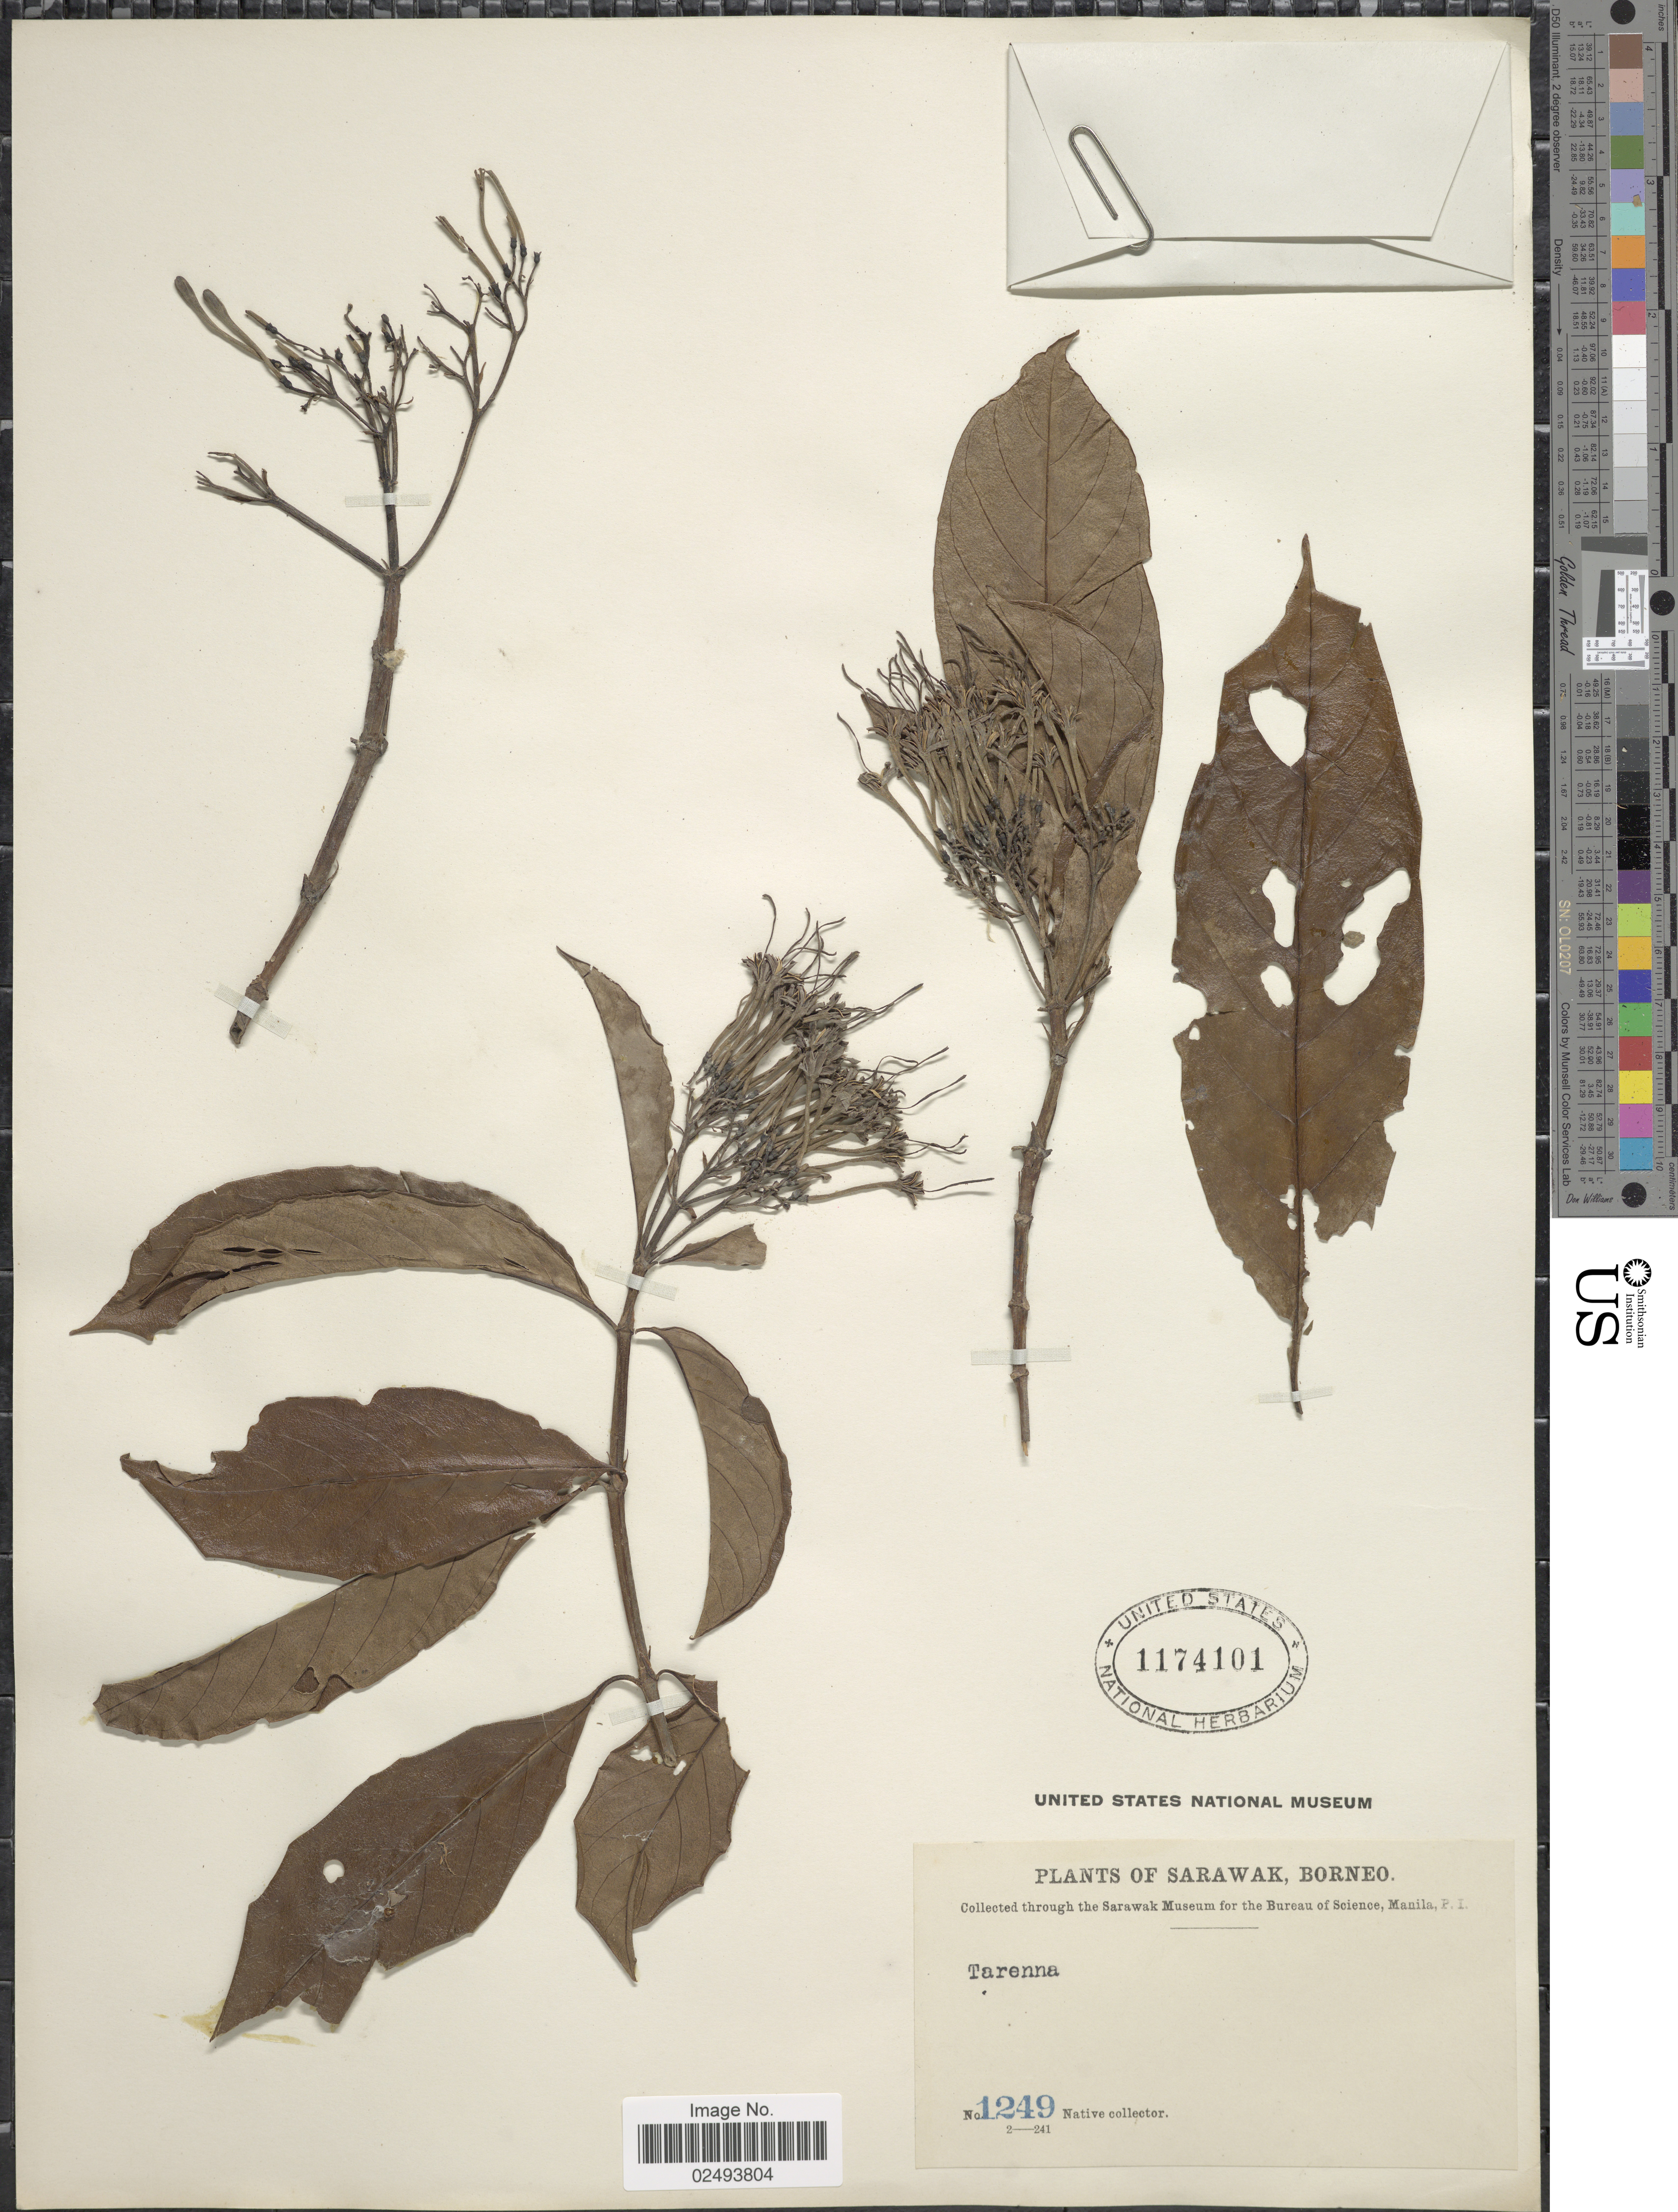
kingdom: Plantae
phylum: Tracheophyta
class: Magnoliopsida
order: Gentianales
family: Rubiaceae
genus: Tarenna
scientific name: Tarenna sp.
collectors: Native collector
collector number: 1249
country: Malaysia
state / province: Sarawak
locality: Borneo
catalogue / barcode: US 1174101